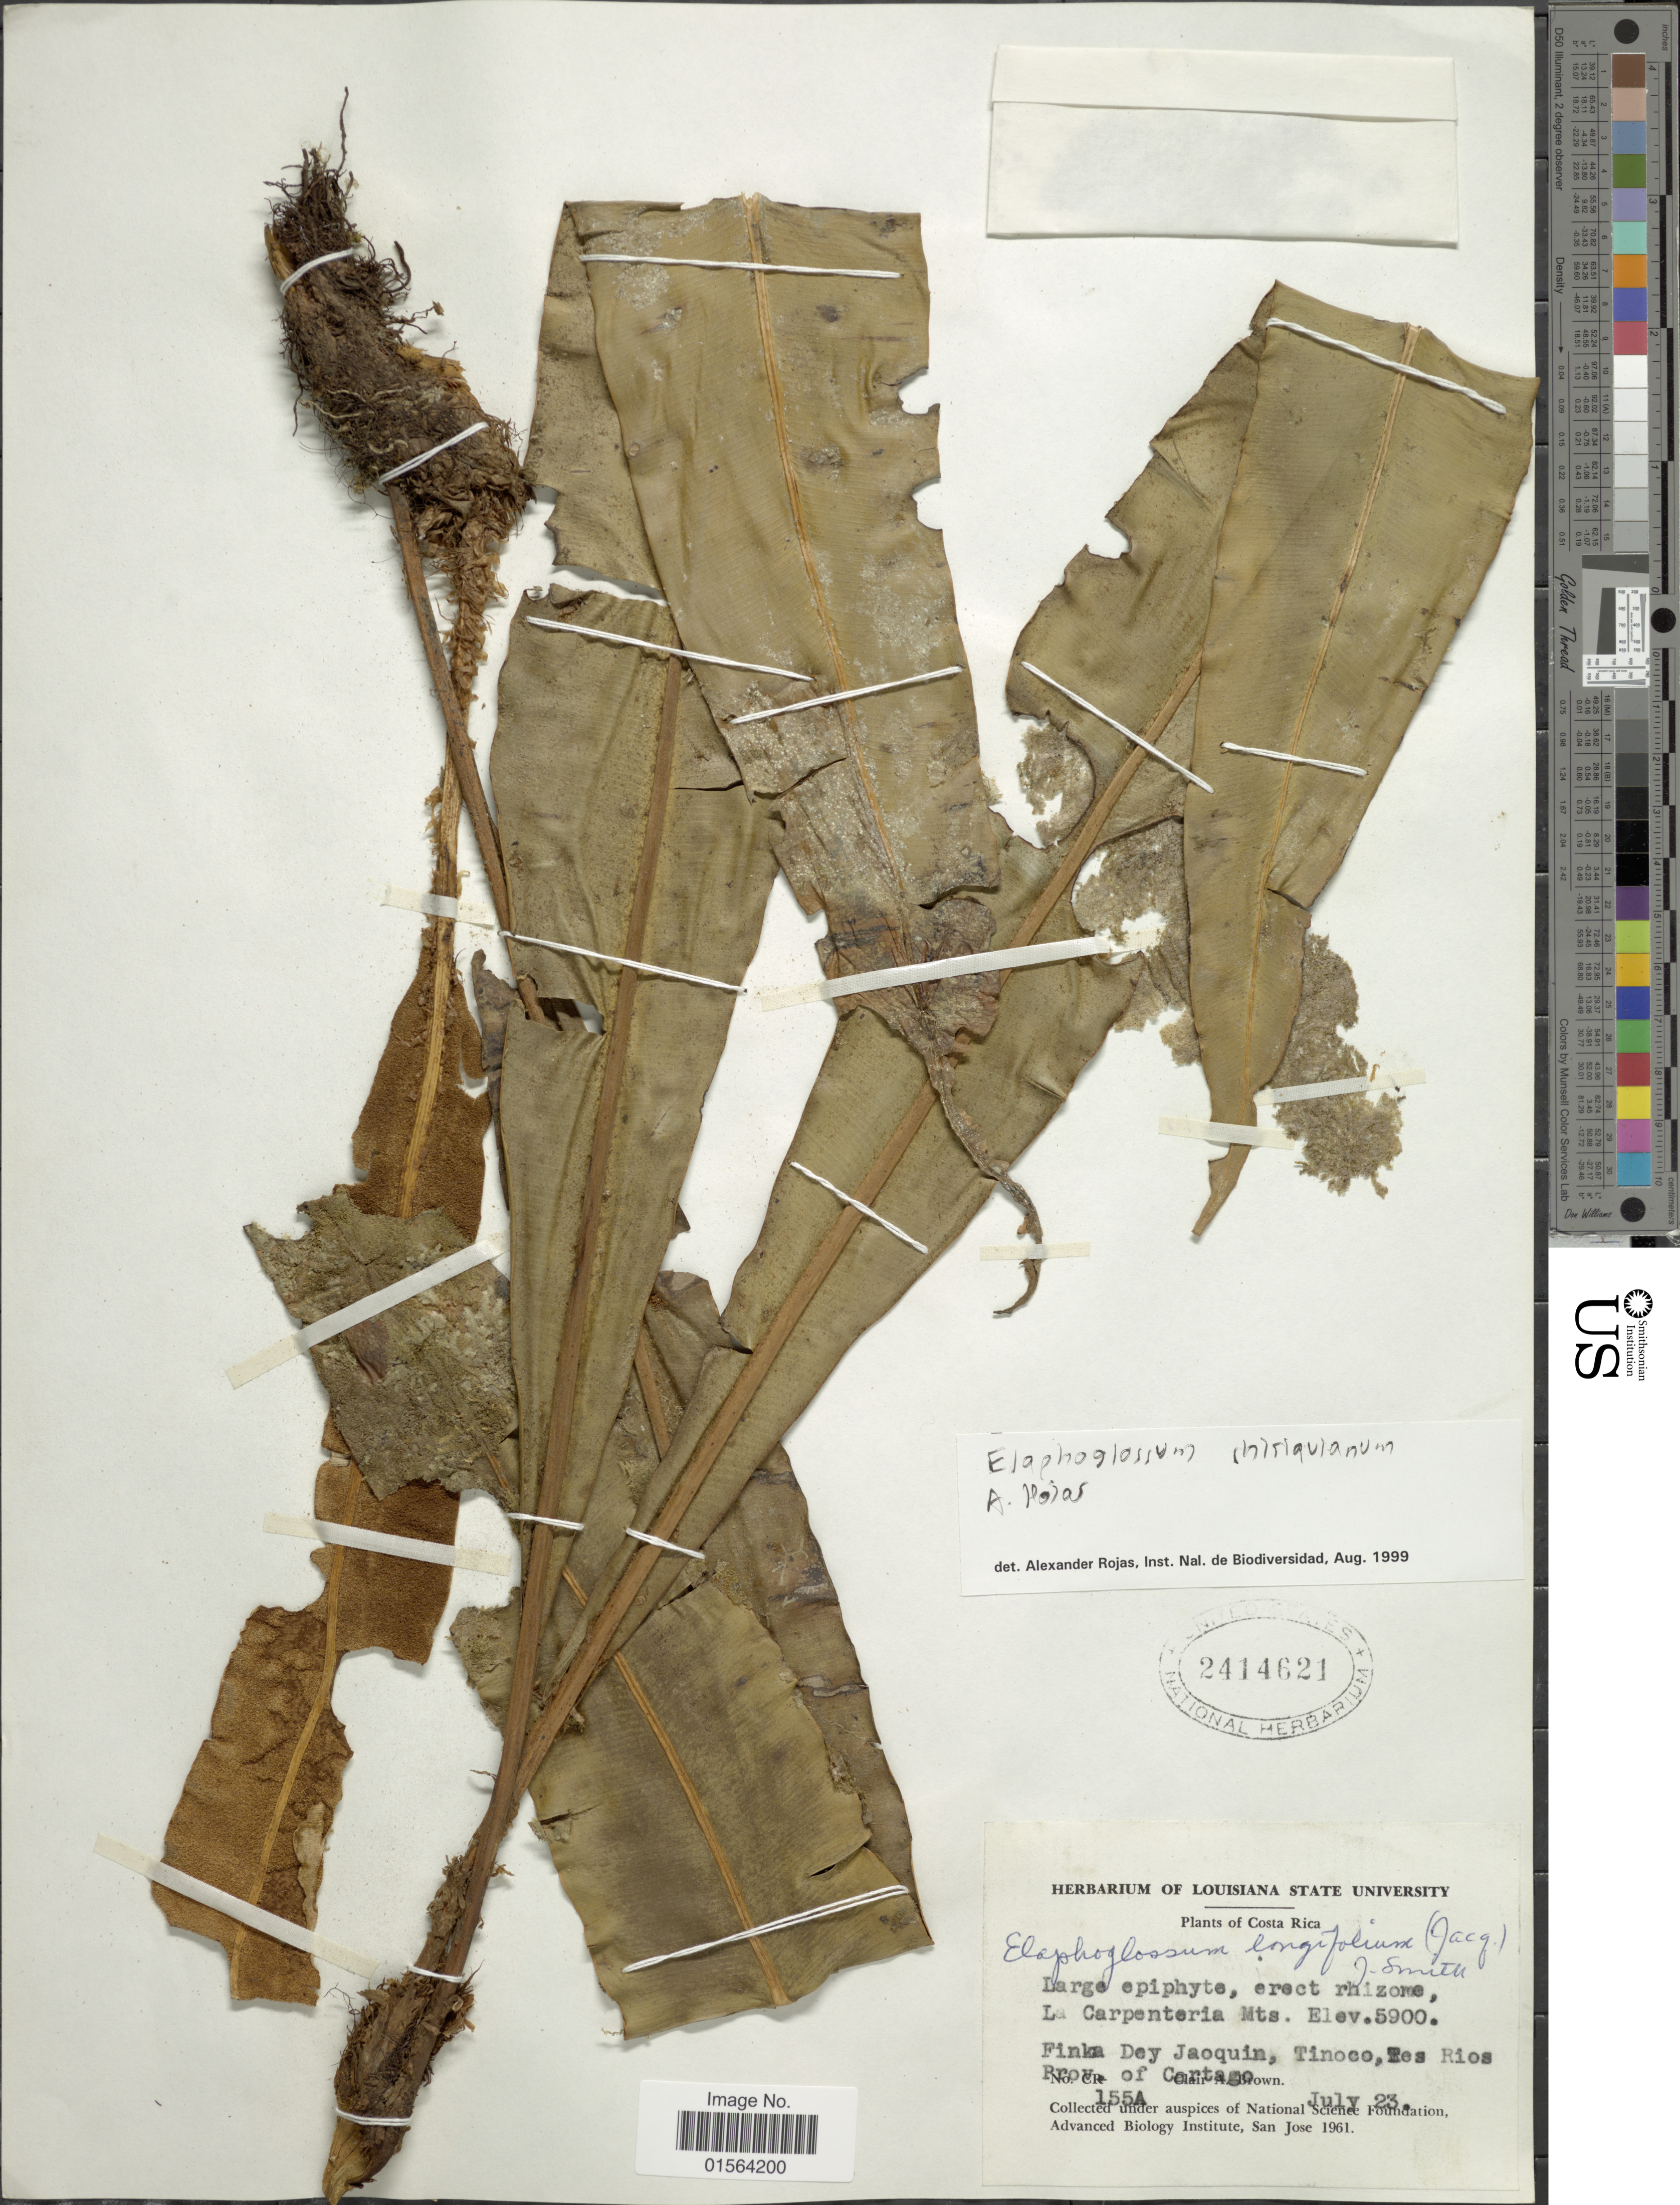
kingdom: Plantae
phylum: Tracheophyta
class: Polypodiopsida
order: Polypodiales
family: Dryopteridaceae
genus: Elaphoglossum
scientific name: Elaphoglossum latifolium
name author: (Sw.) J. Sm.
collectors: C. A. Brown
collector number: CR-155A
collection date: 1961-07-23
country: Costa Rica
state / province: Cartago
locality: La Carpenteria Mts., Finka Dey Jaoquin, Tinoco, Tres Ríos, prov. of Cartago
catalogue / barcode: US 2414621